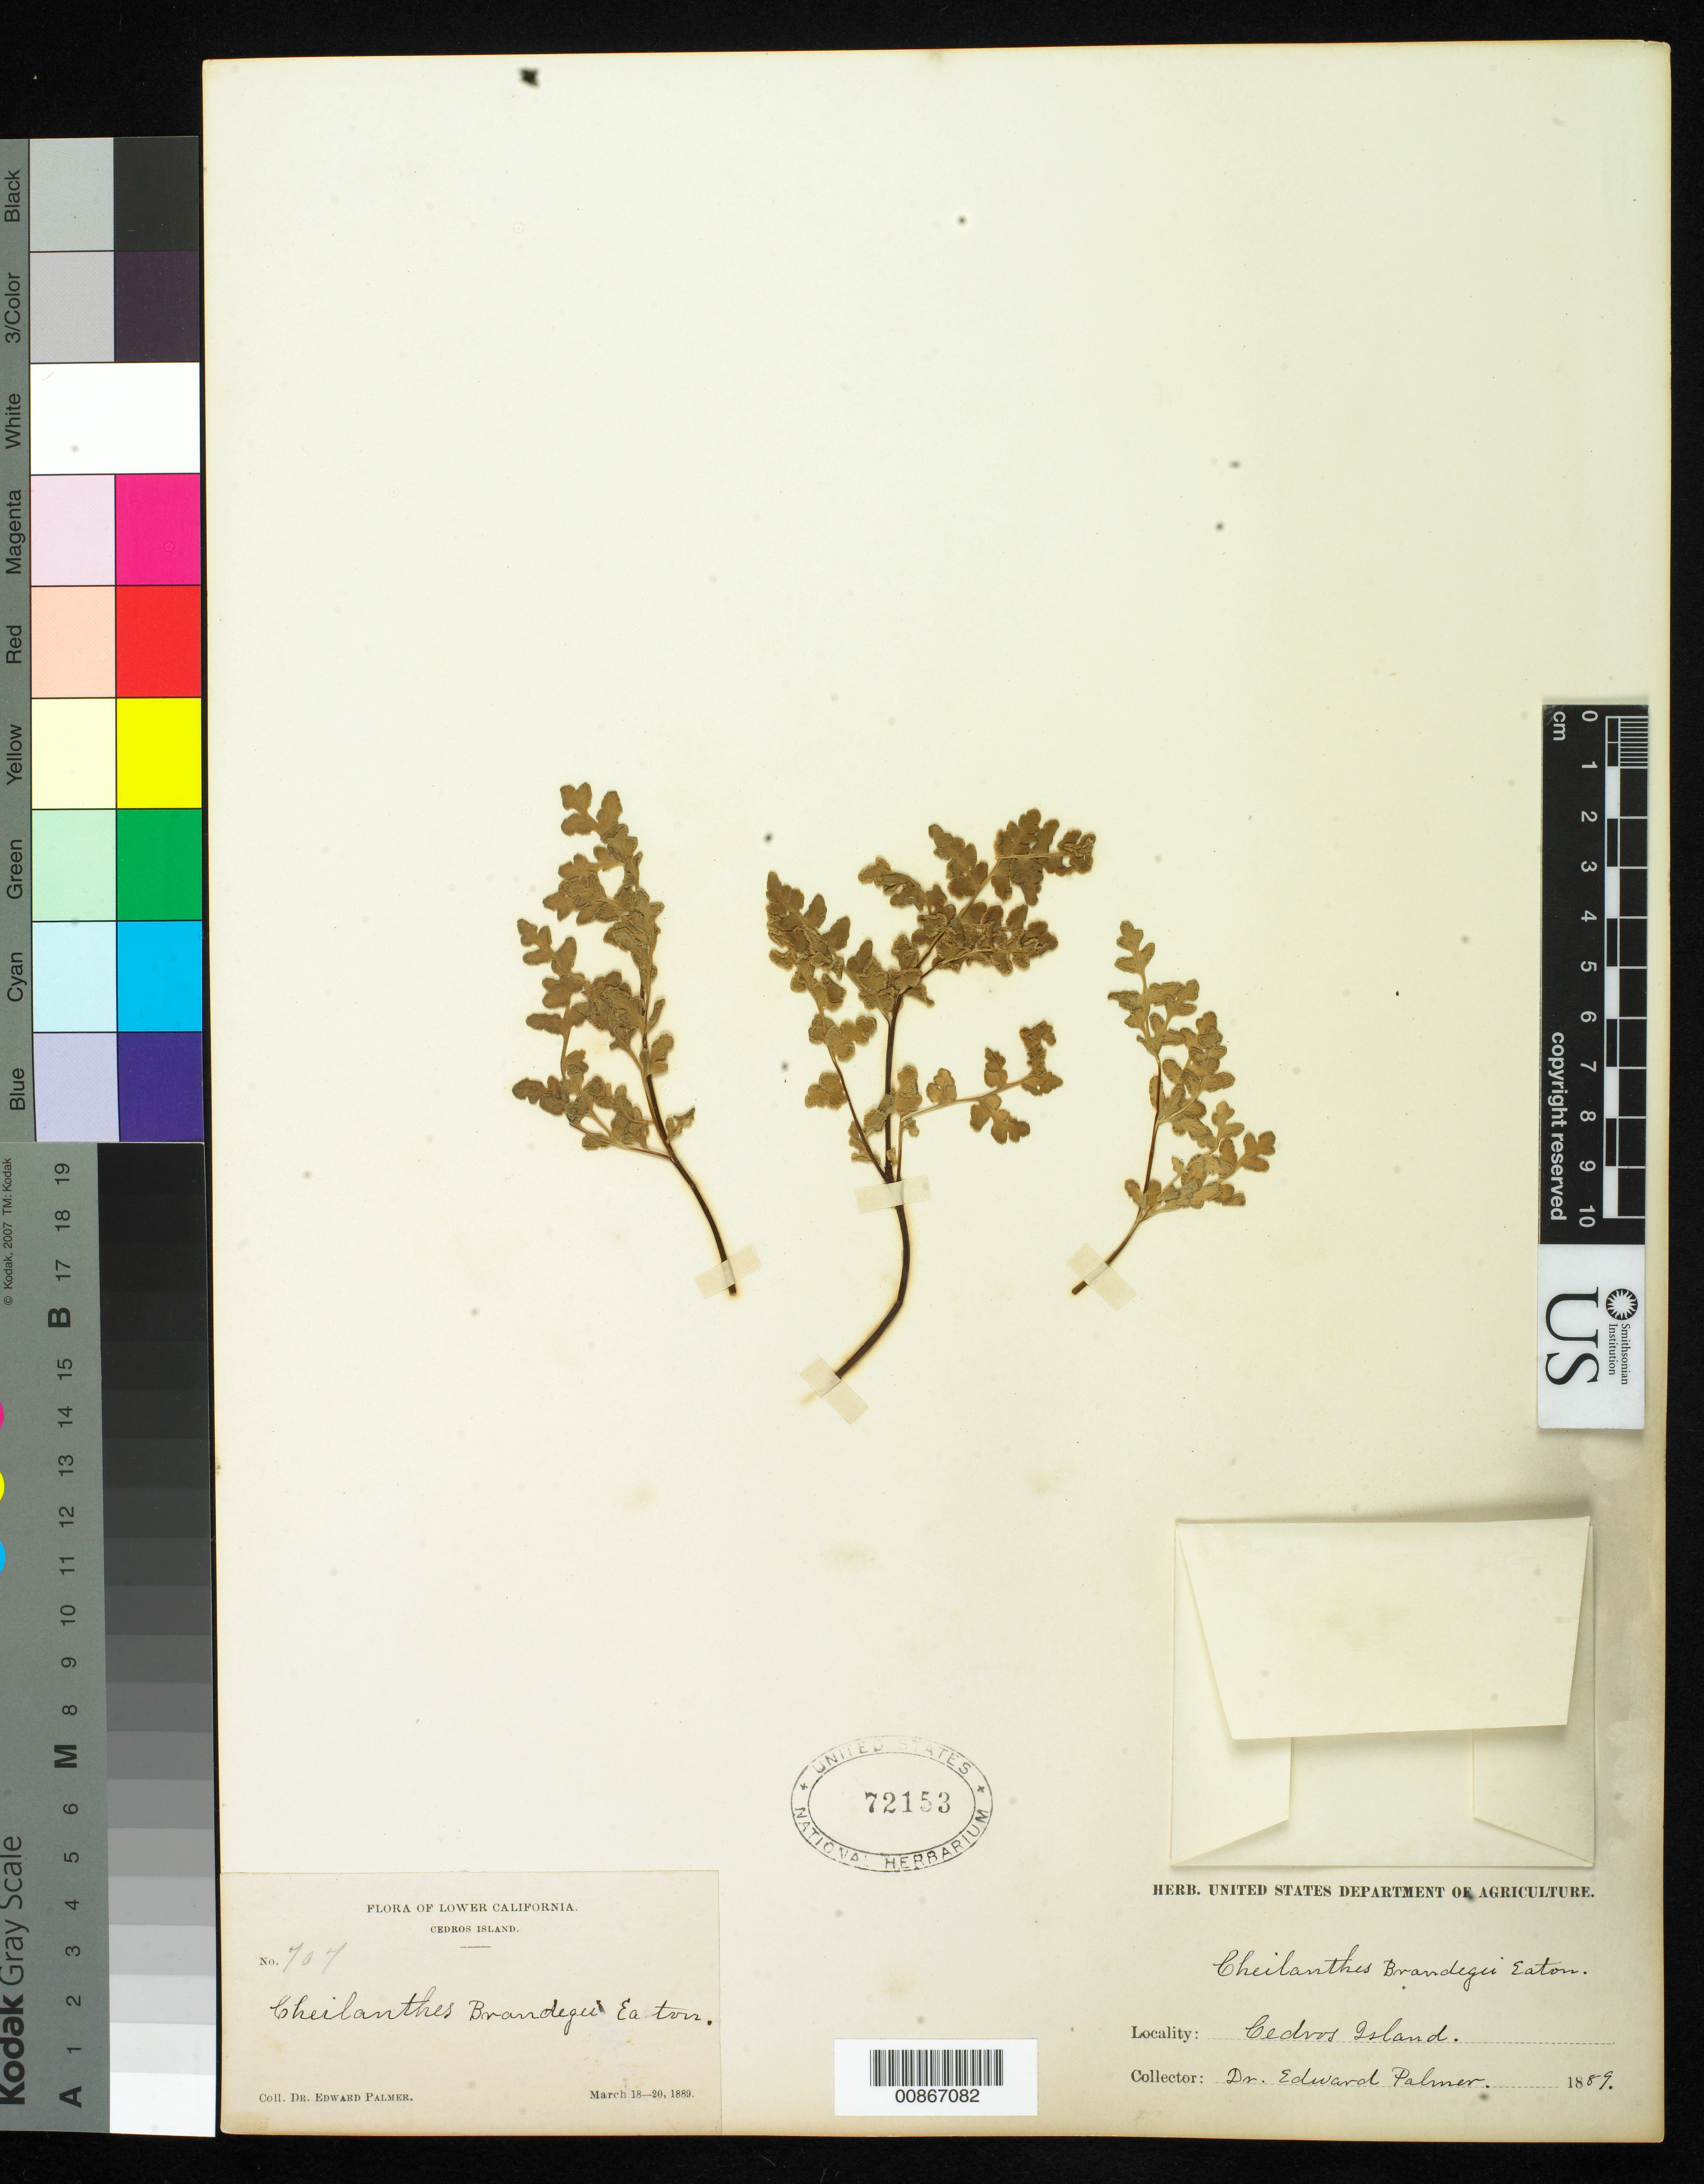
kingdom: Plantae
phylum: Tracheophyta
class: Polypodiopsida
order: Polypodiales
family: Pteridaceae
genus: Cheilanthes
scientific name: Cheilanthes brandeegei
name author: D.C. Eaton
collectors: E. Palmer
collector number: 707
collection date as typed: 18 Mar 1889 to 20 Mar 1889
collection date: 1889-03-18/1889-03-20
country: Mexico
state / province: Baja California Norte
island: Cedros I.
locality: Cedros Island, Baja California.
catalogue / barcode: US 72153